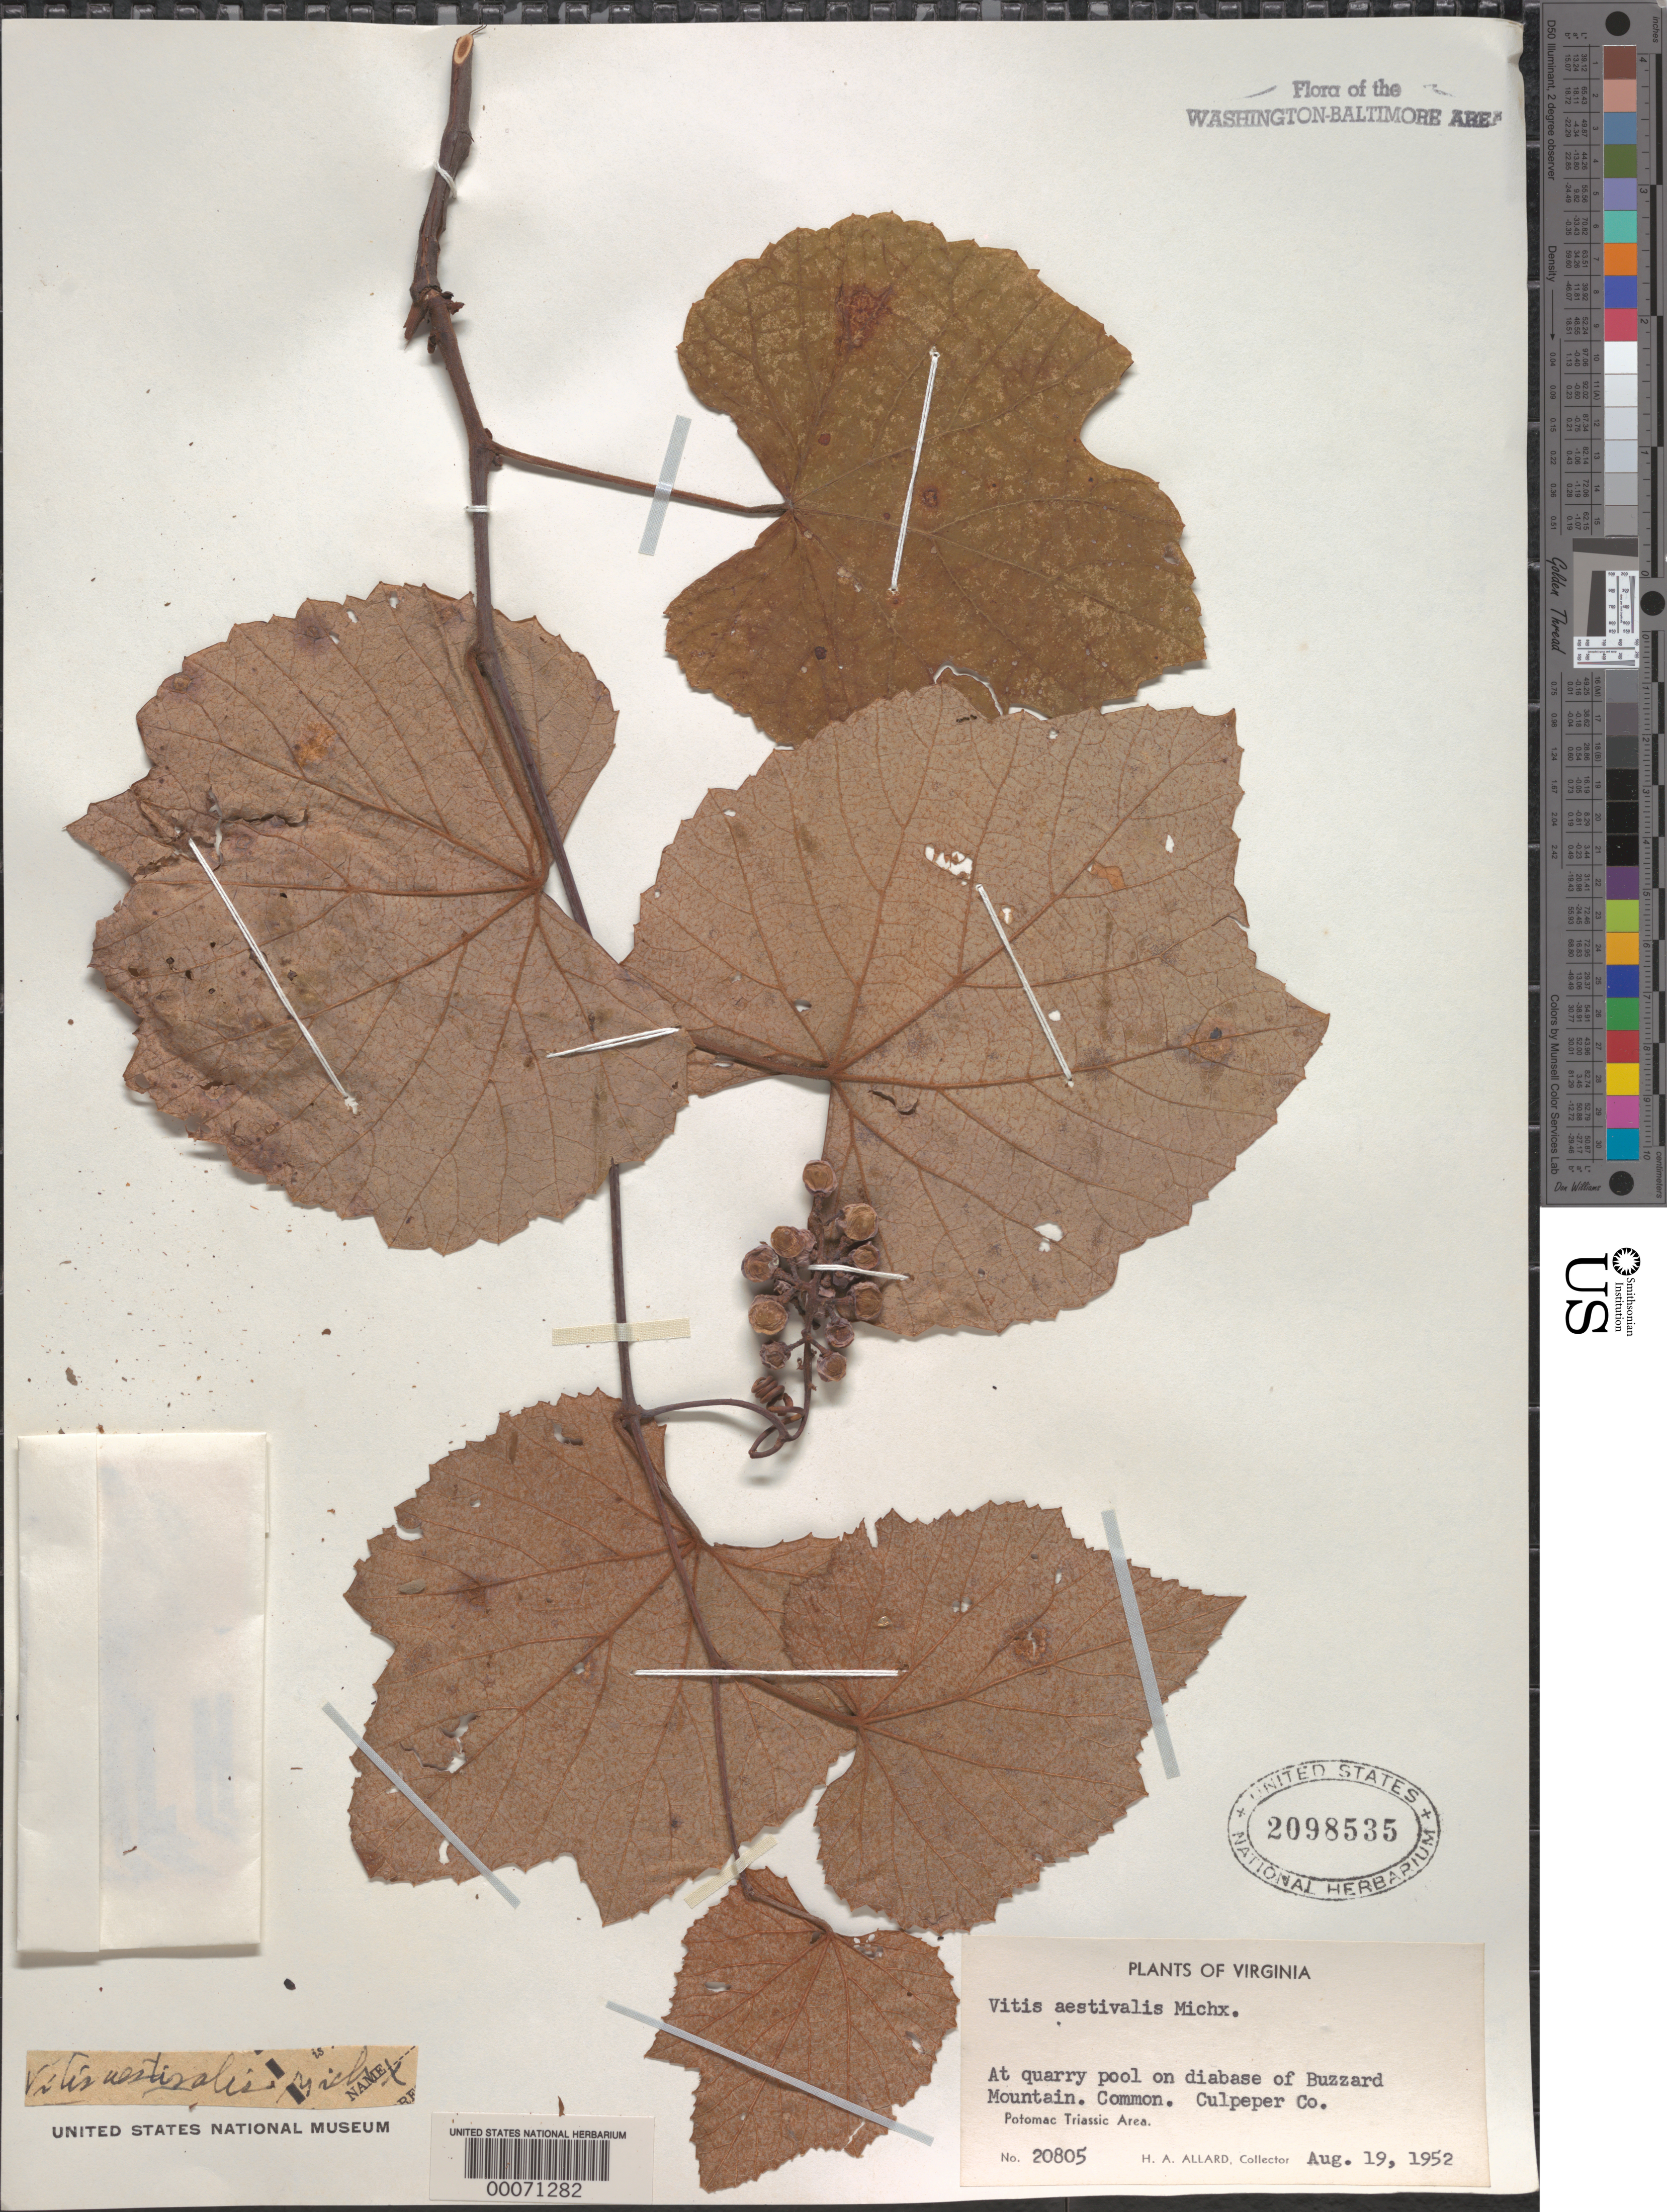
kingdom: Plantae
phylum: Tracheophyta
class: Magnoliopsida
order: Vitales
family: Vitaceae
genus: Vitis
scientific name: Vitis aestivalis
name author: Michx.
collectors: H. A. Allard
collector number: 20805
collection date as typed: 19 Aug 1952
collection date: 1952-08-19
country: United States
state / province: Virginia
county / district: Culpeper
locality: Buzzard Mountain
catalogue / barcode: US 2098535